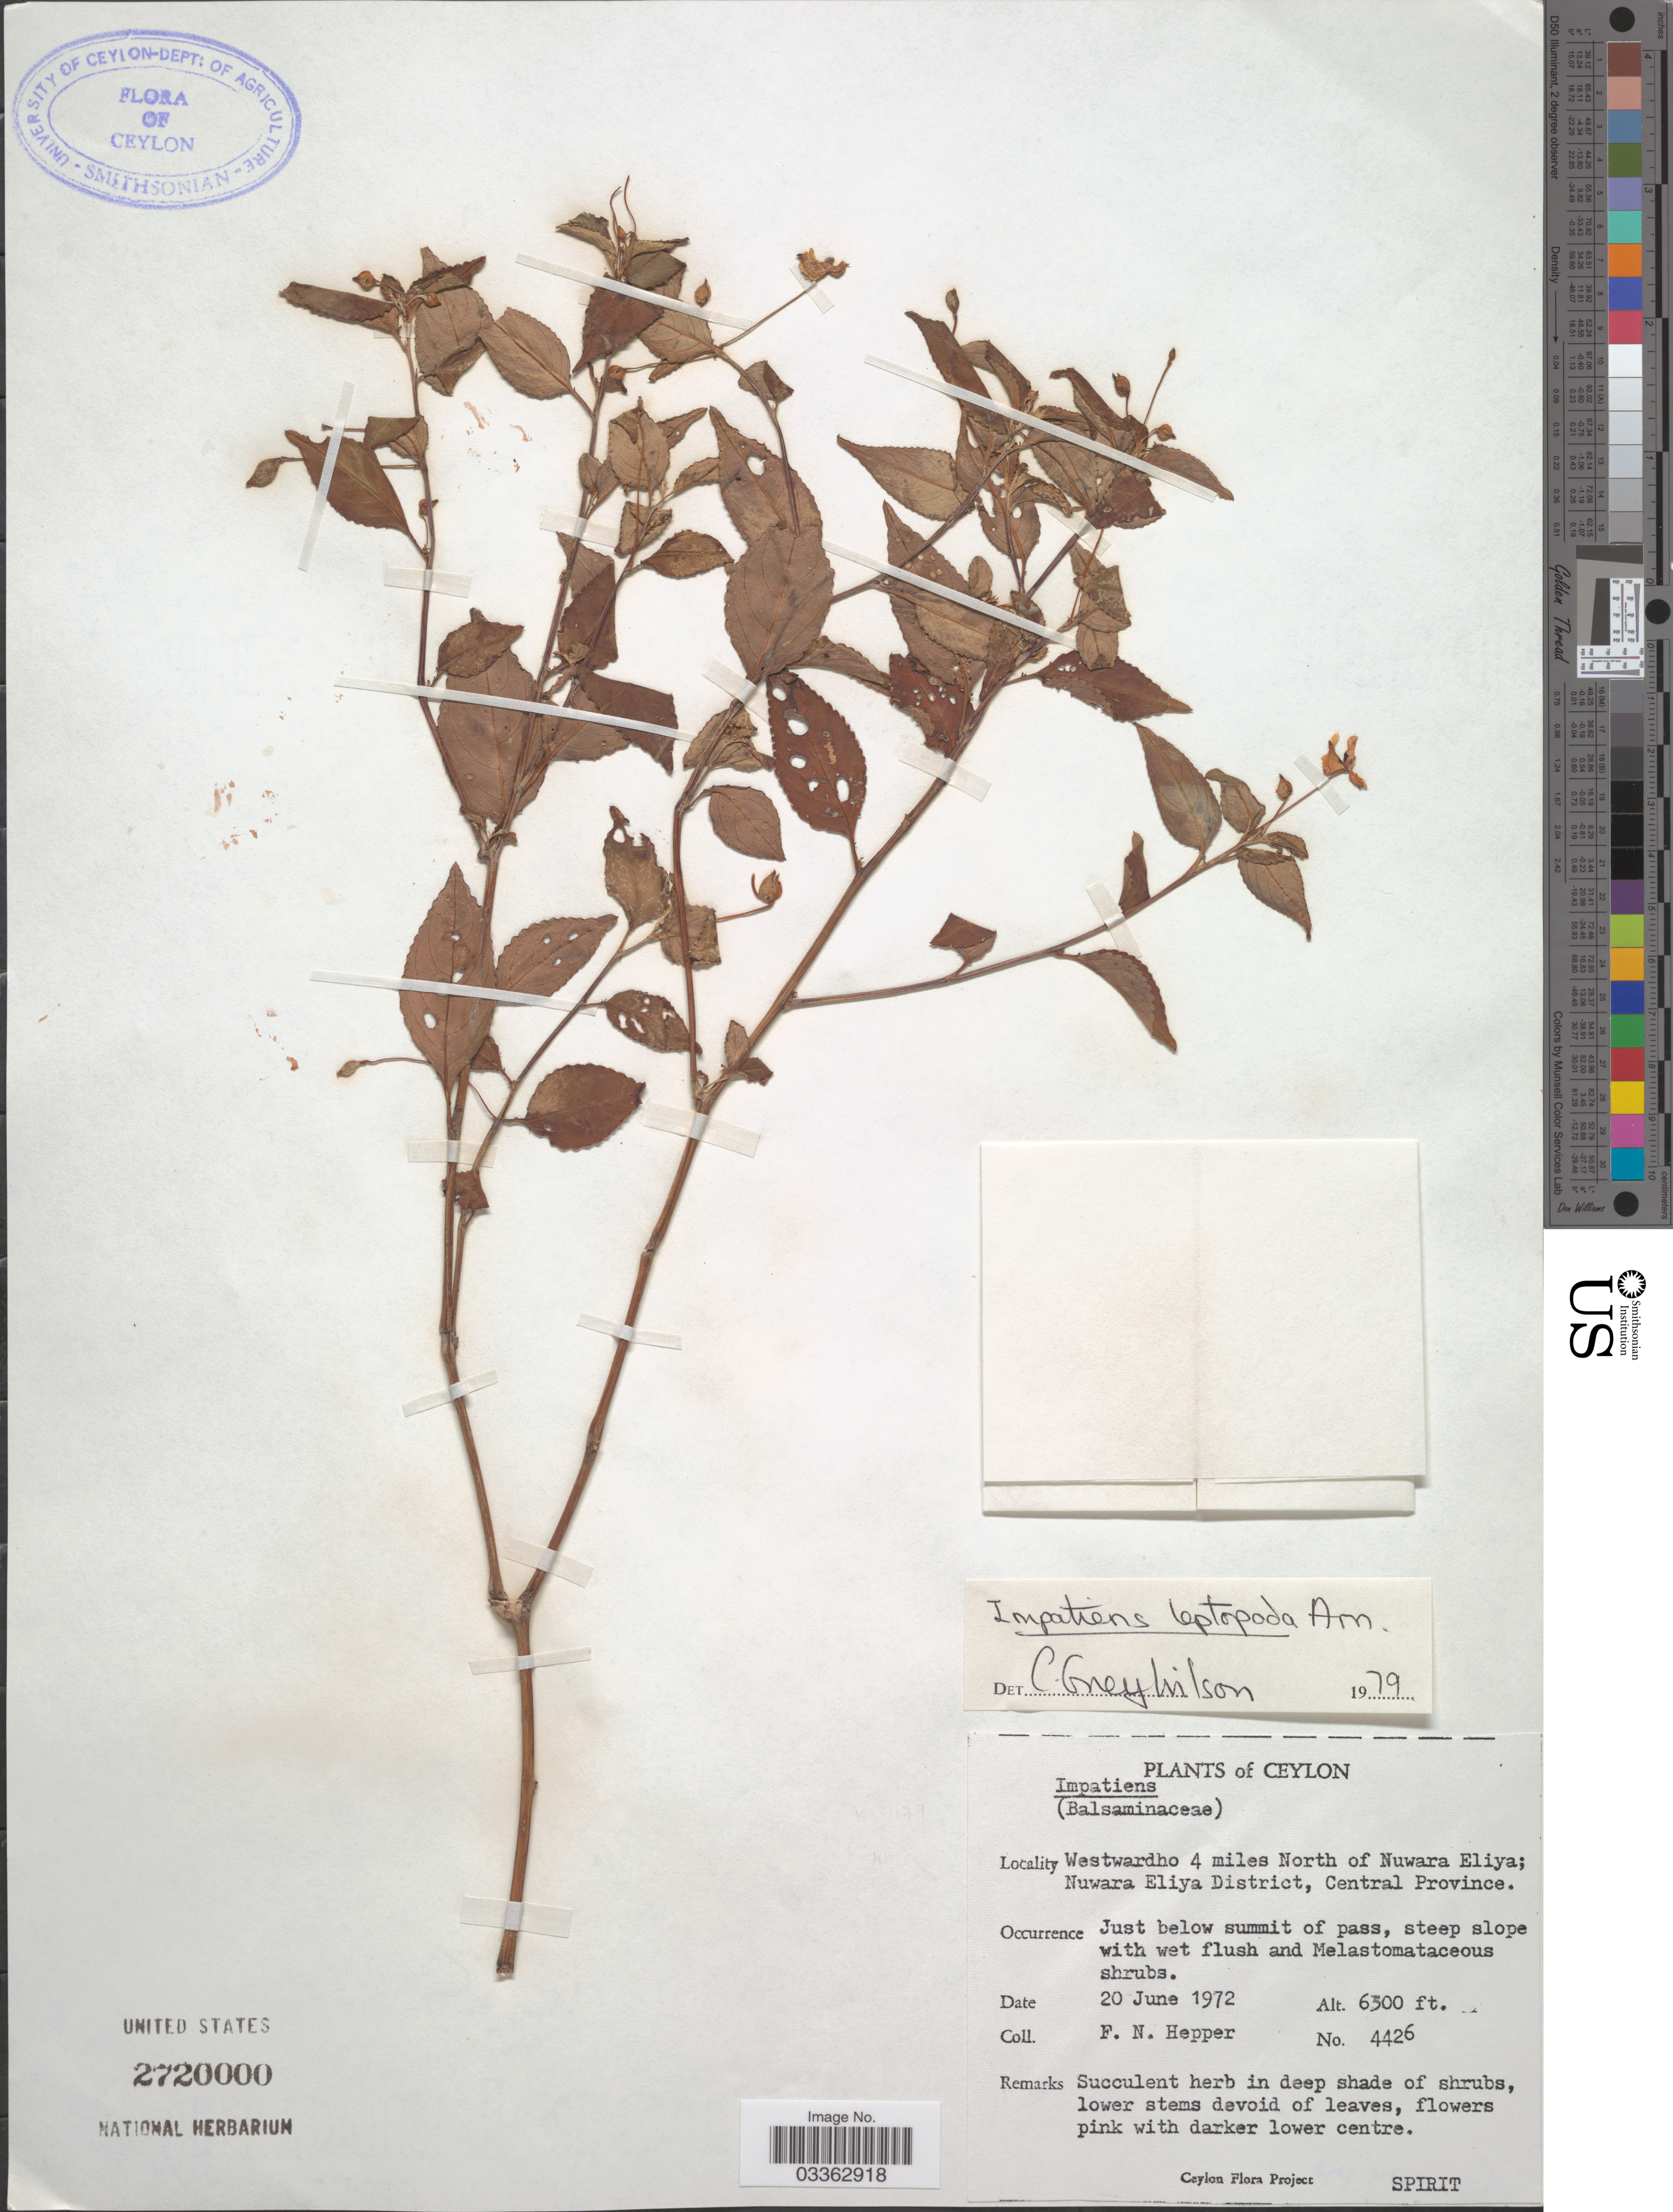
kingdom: Plantae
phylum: Tracheophyta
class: Magnoliopsida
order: Ericales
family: Balsaminaceae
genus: Impatiens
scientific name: Impatiens leptopoda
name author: Arn.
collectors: F. Hepper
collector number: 4426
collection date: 1972-06-20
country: Sri Lanka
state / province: Central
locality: Ceylon. Westwardho 4 miles North of Nuwara Eliya; Nuwara Eliya District.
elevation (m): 1920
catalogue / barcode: US 2720000